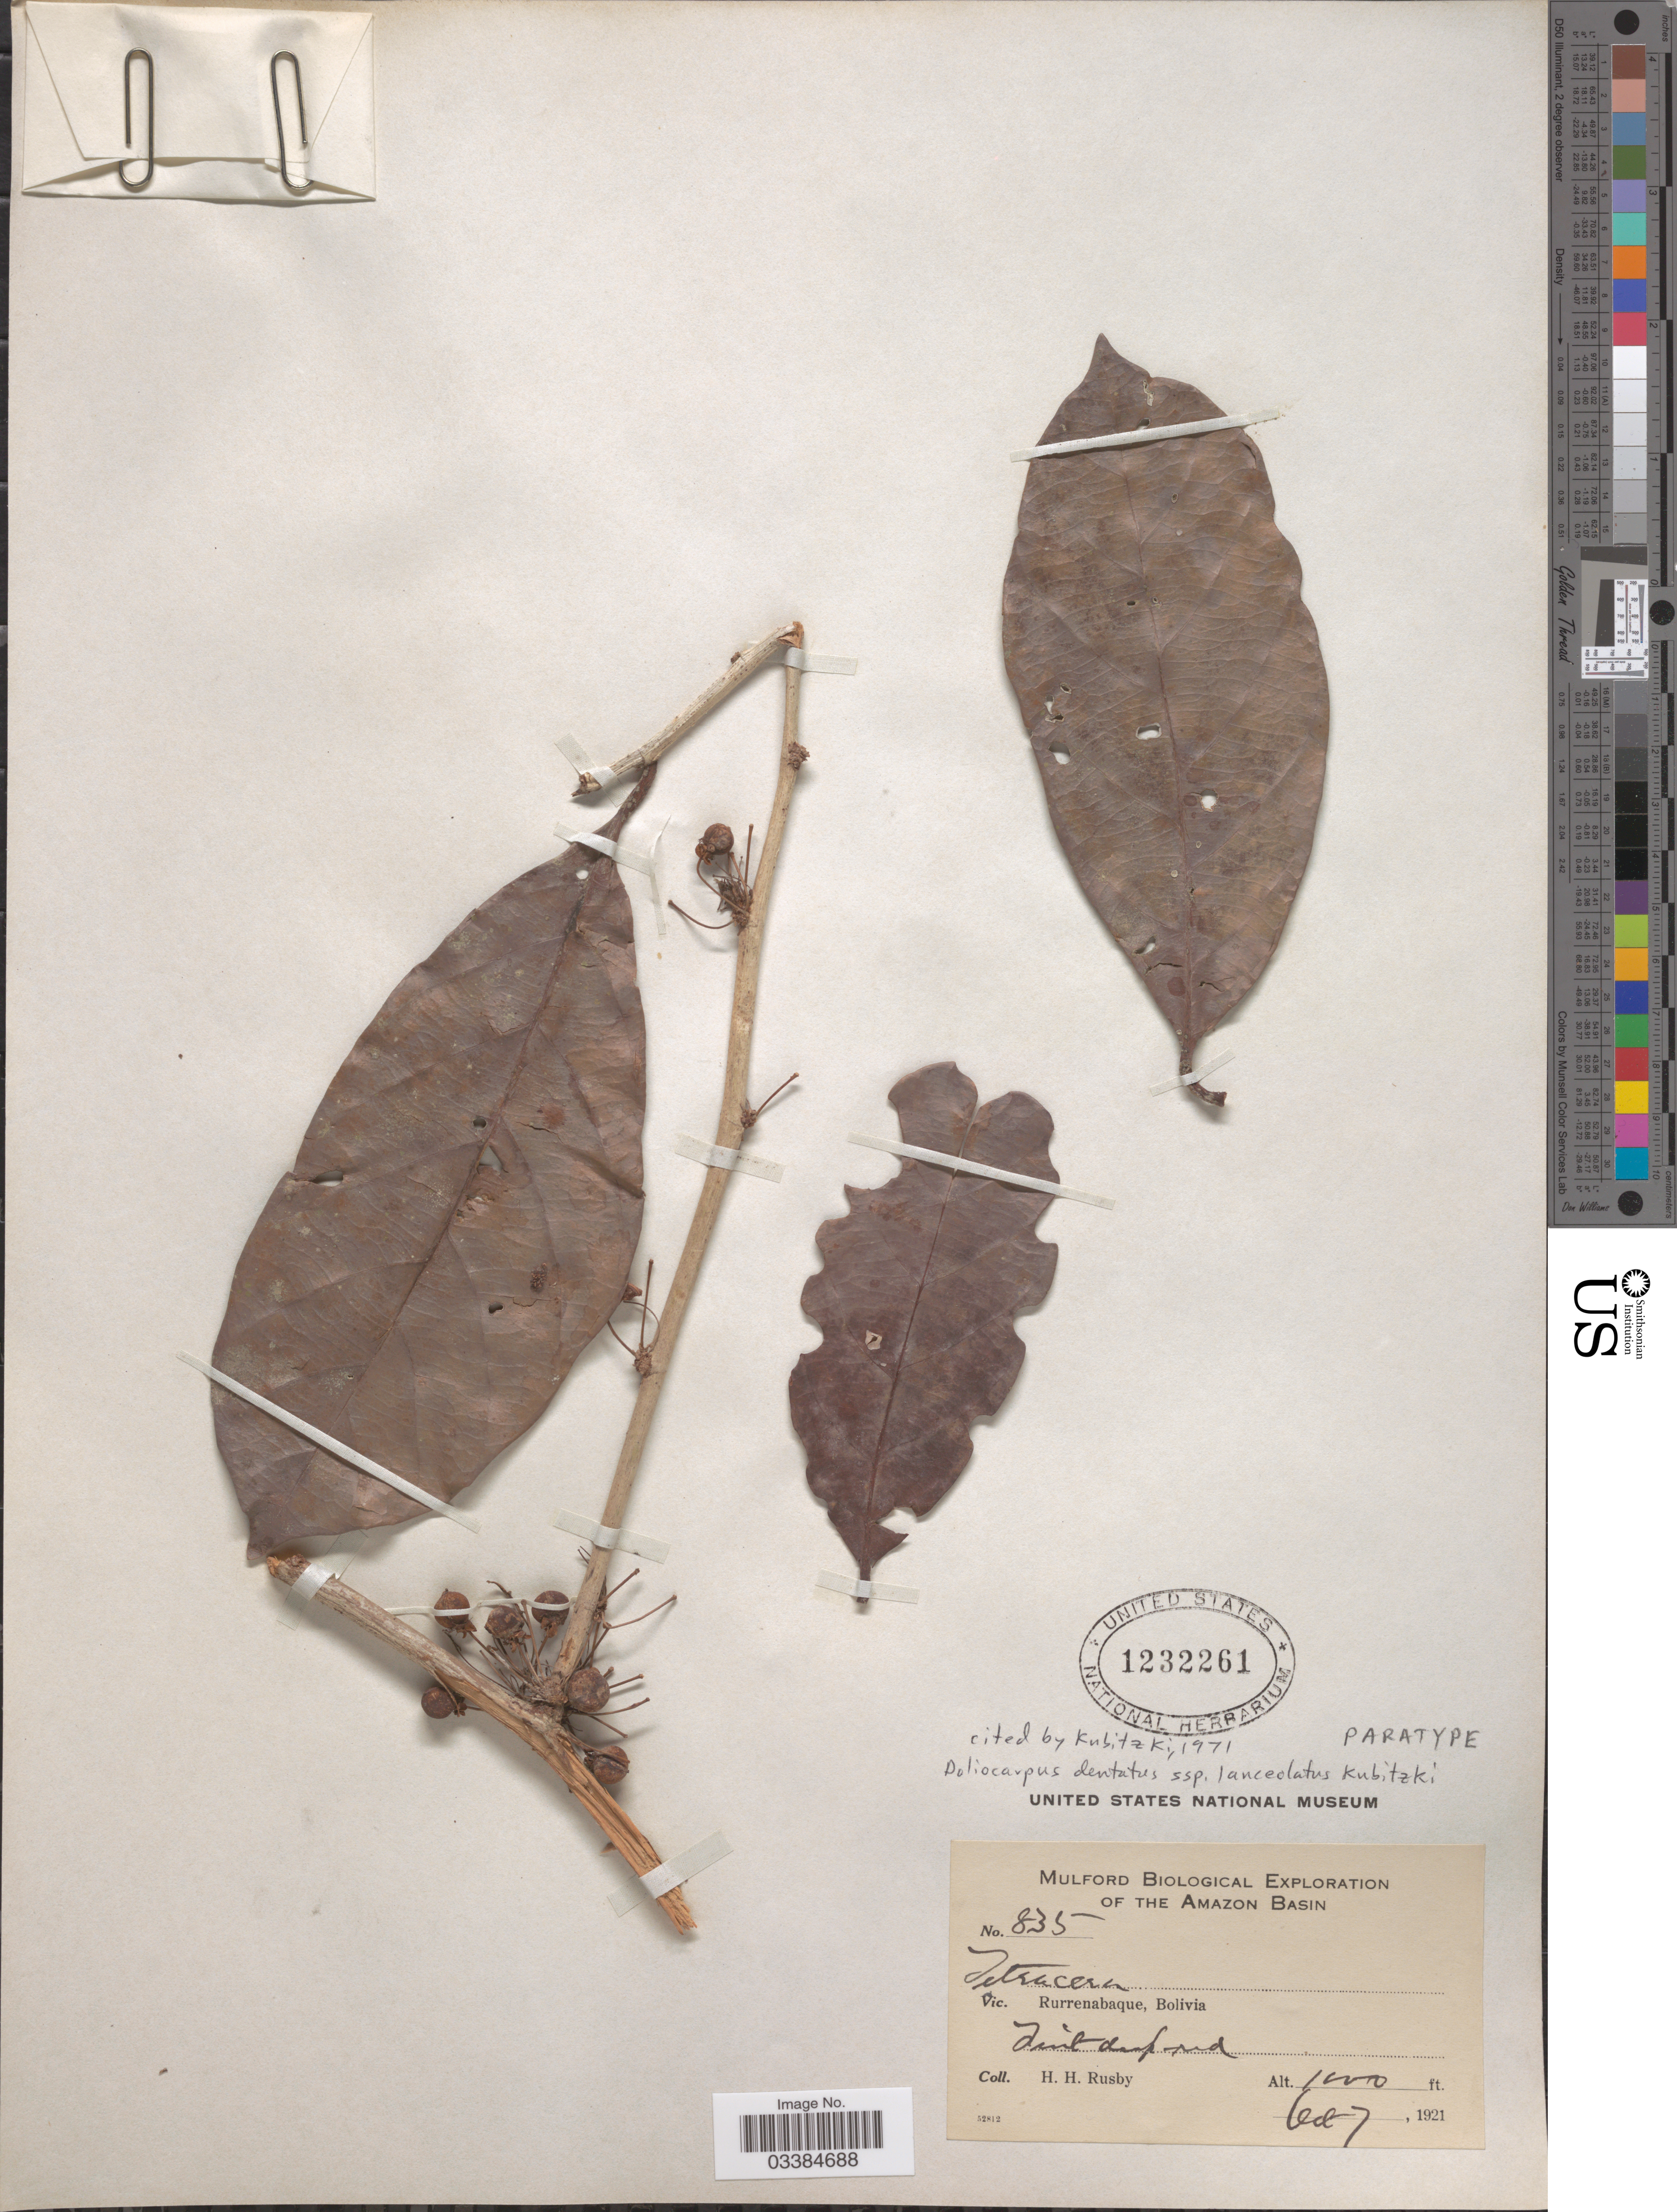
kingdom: Plantae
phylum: Tracheophyta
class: Magnoliopsida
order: Dilleniales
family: Dilleniaceae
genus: Doliocarpus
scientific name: Doliocarpus dentatus subsp. lanceolatus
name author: Kubitzki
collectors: H. H. Rusby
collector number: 835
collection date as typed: Oct 7, 1921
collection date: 1921-10-07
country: Bolivia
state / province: Beni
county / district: José Ballivián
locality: Rurrenabaque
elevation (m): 305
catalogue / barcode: US 1232261